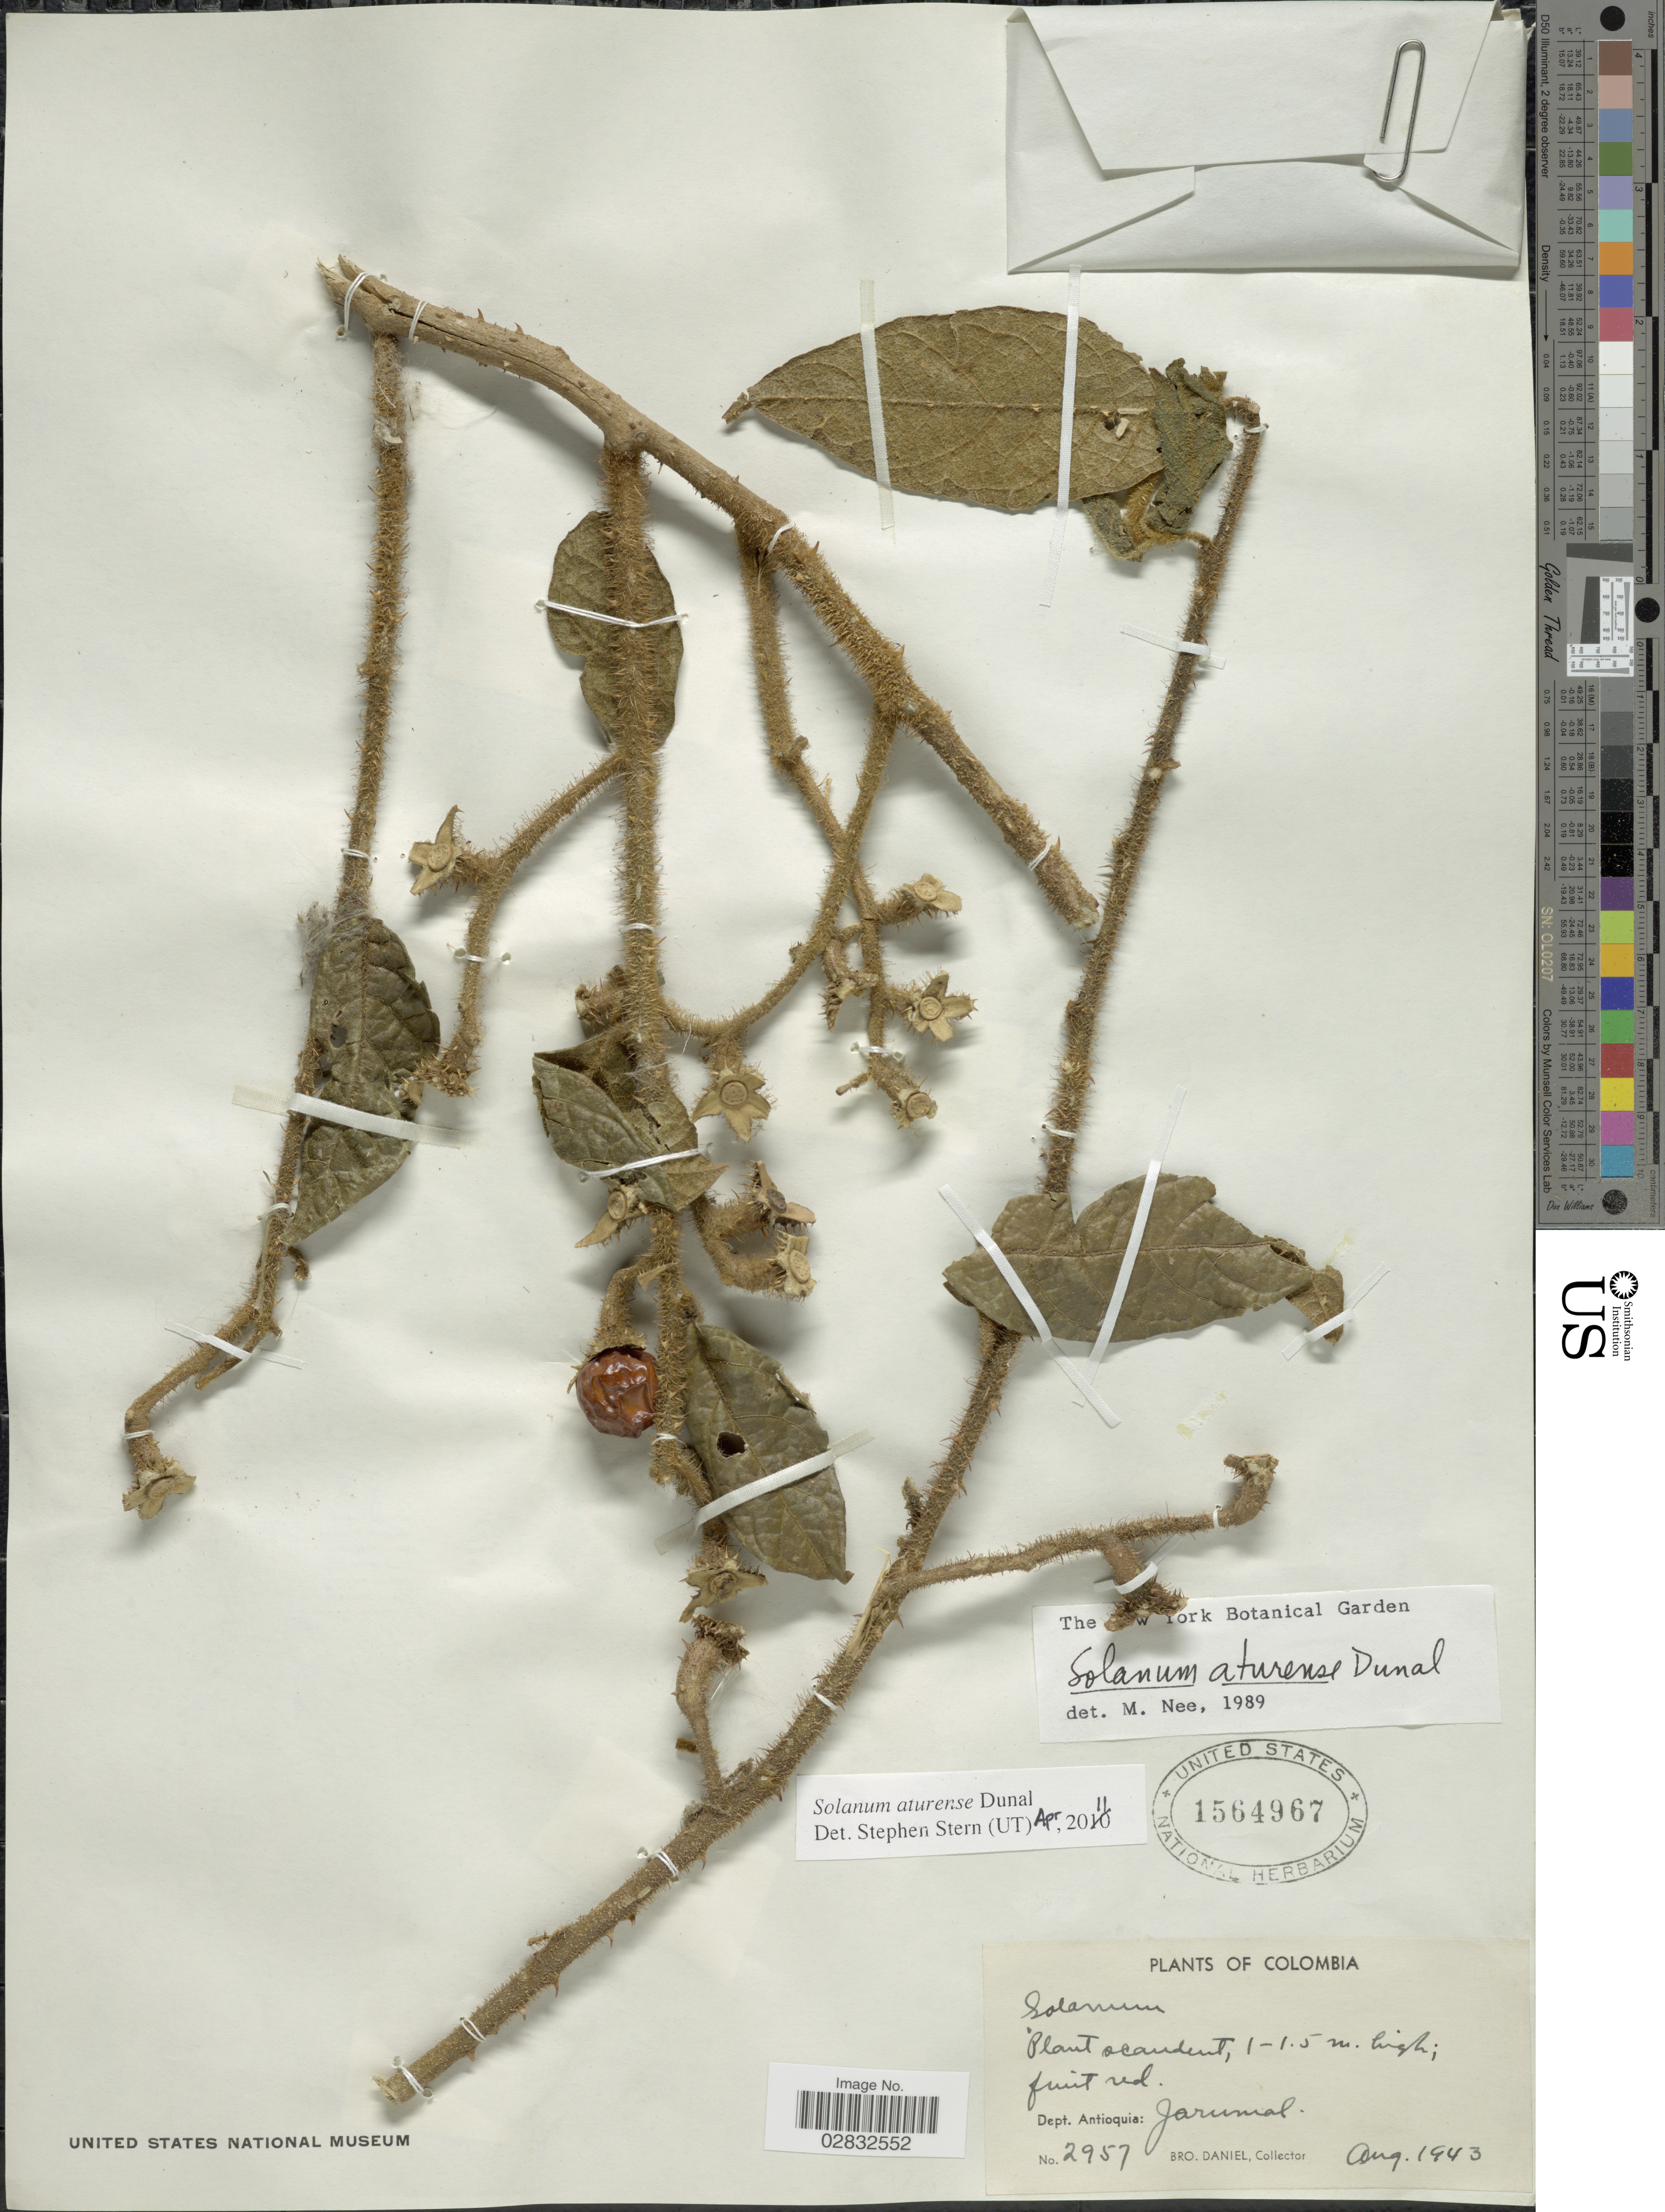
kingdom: Plantae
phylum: Tracheophyta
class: Magnoliopsida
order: Solanales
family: Solanaceae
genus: Solanum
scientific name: Solanum aturense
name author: Humb. & Bonpl. ex Dunal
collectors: Bro. Daniel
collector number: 2957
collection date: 1943-08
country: Colombia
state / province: Antioquia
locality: Dept. Antioquia, Jarumal.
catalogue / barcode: US 1564967